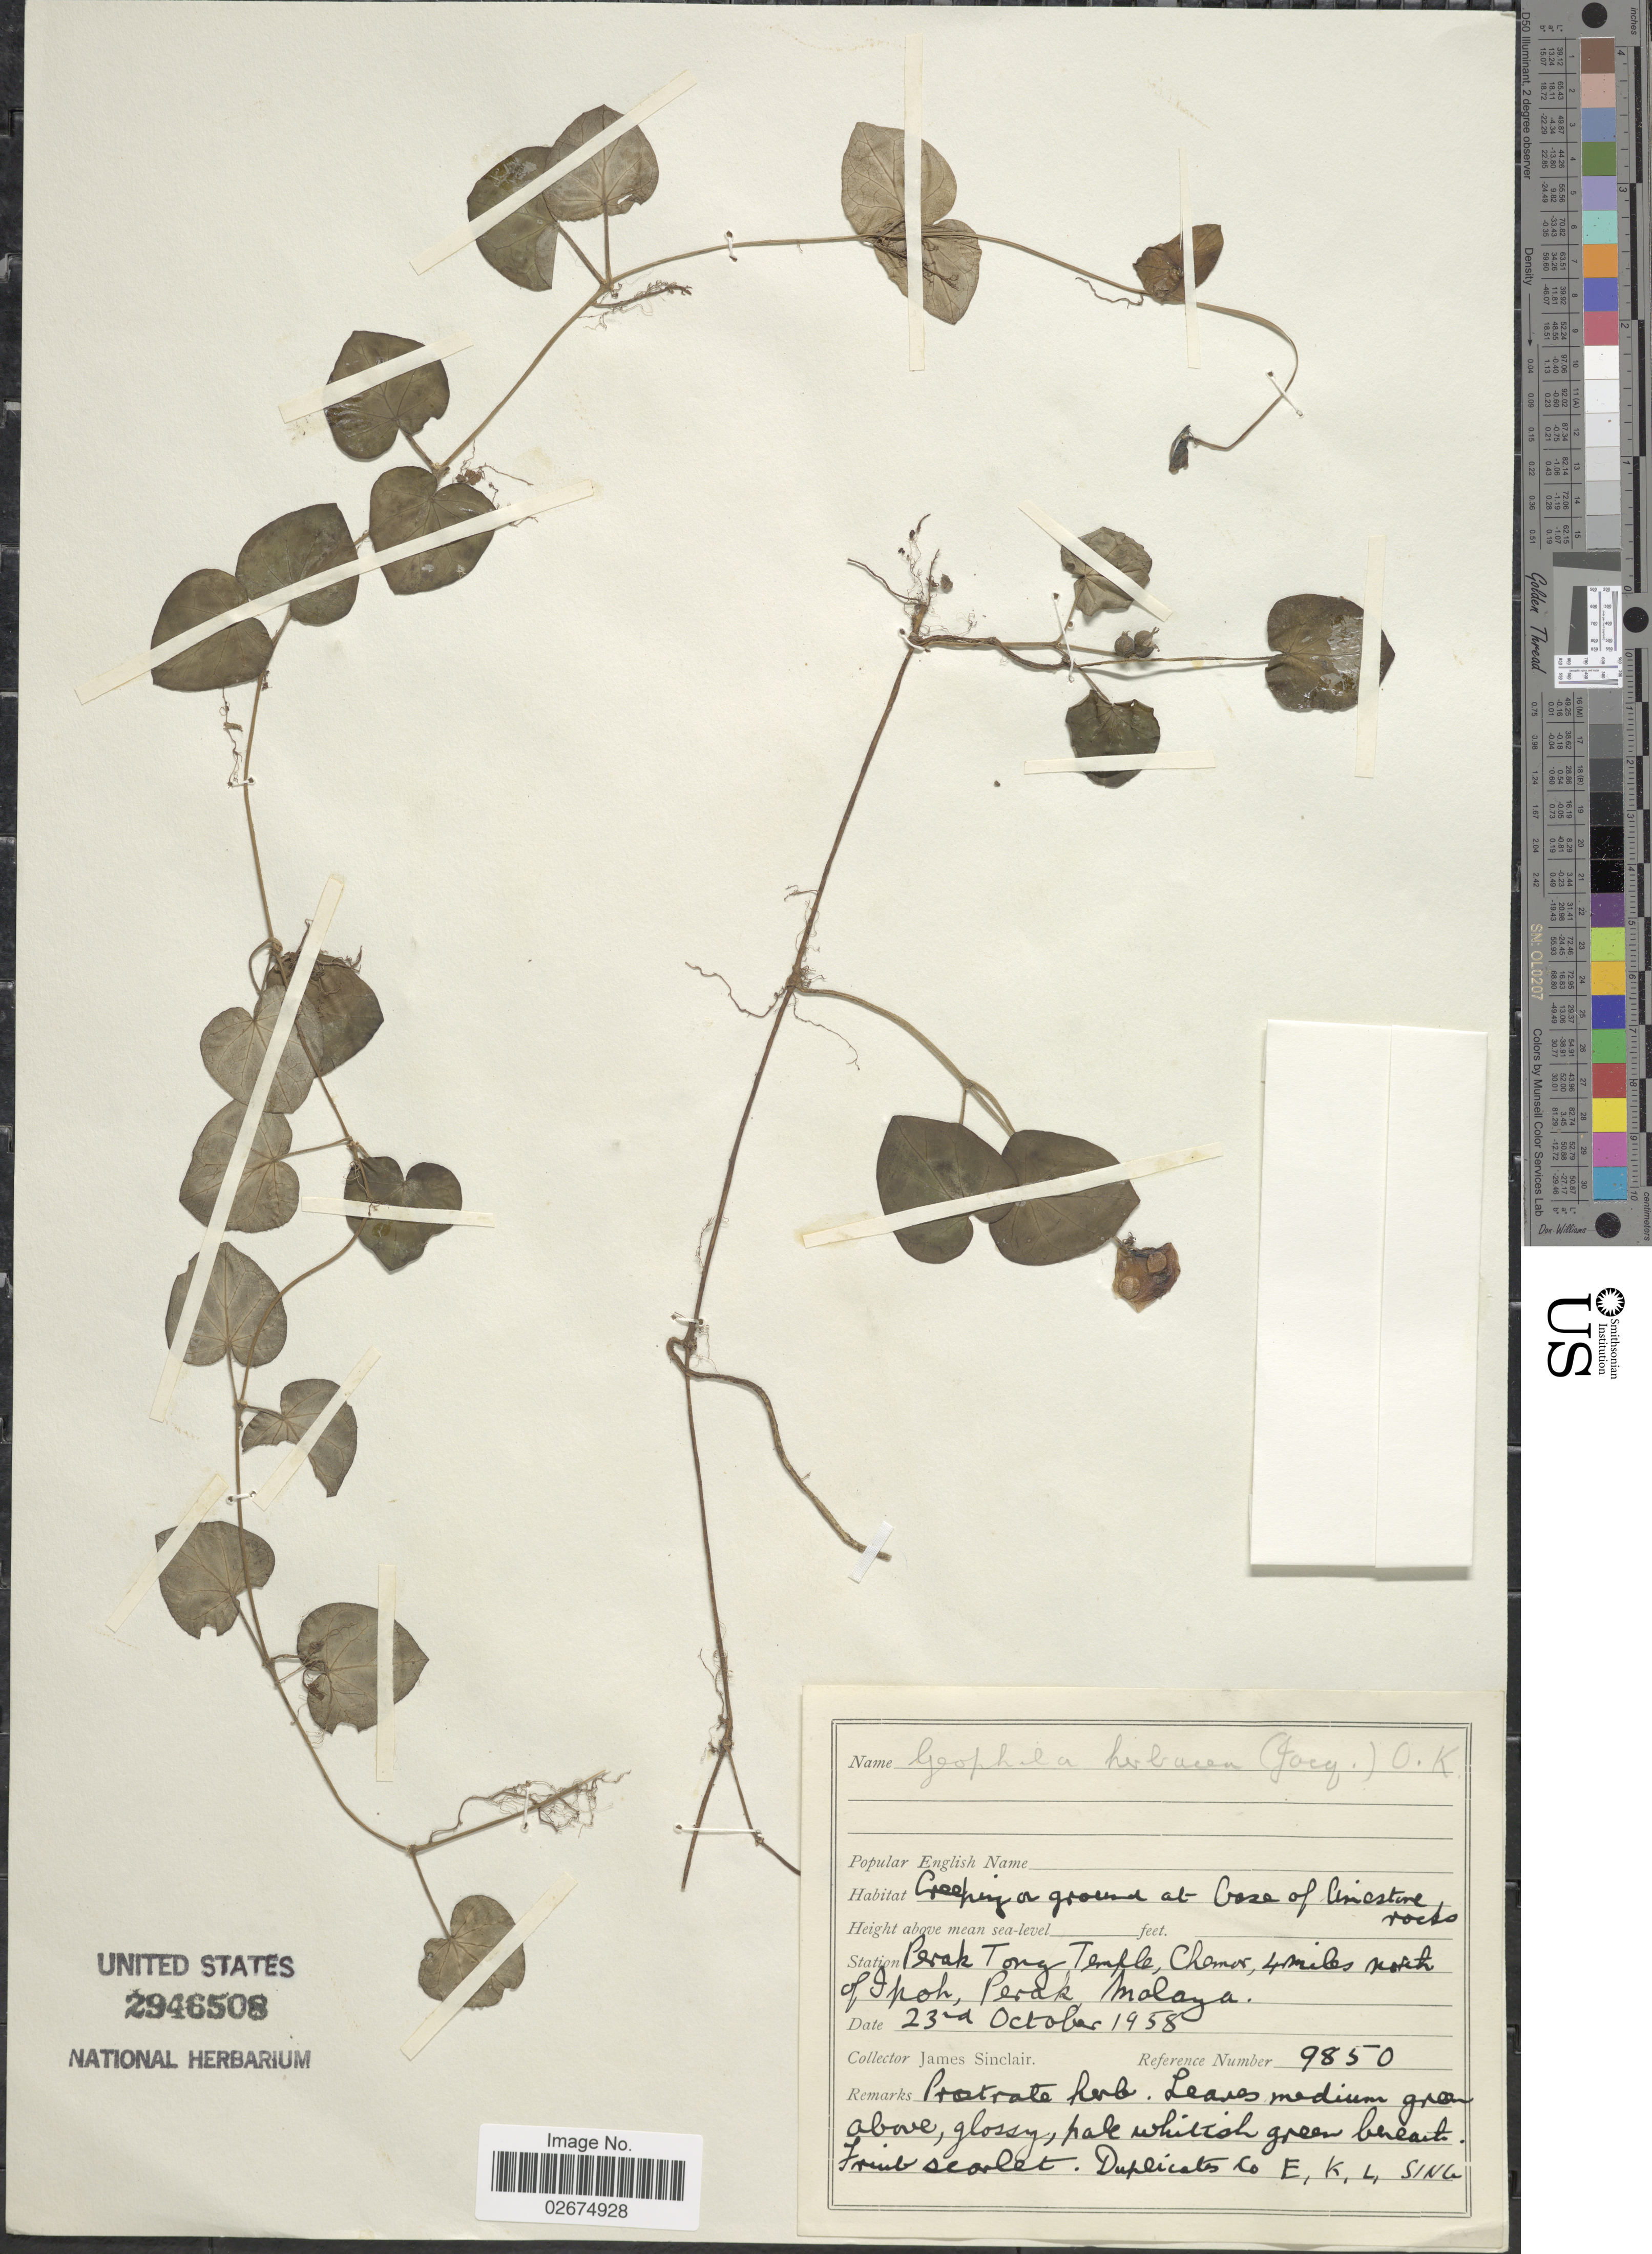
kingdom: Plantae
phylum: Tracheophyta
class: Magnoliopsida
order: Gentianales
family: Rubiaceae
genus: Geophila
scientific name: Geophila repens var. asiatica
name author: (Cham. & Schltdl.) Fosberg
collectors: J. Sinclair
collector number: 9850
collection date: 1958-10-23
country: Malaysia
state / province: Perak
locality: Perak Tong Temple, Chemor, 4 miles north of Spoh, Malaya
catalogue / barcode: US 2946508